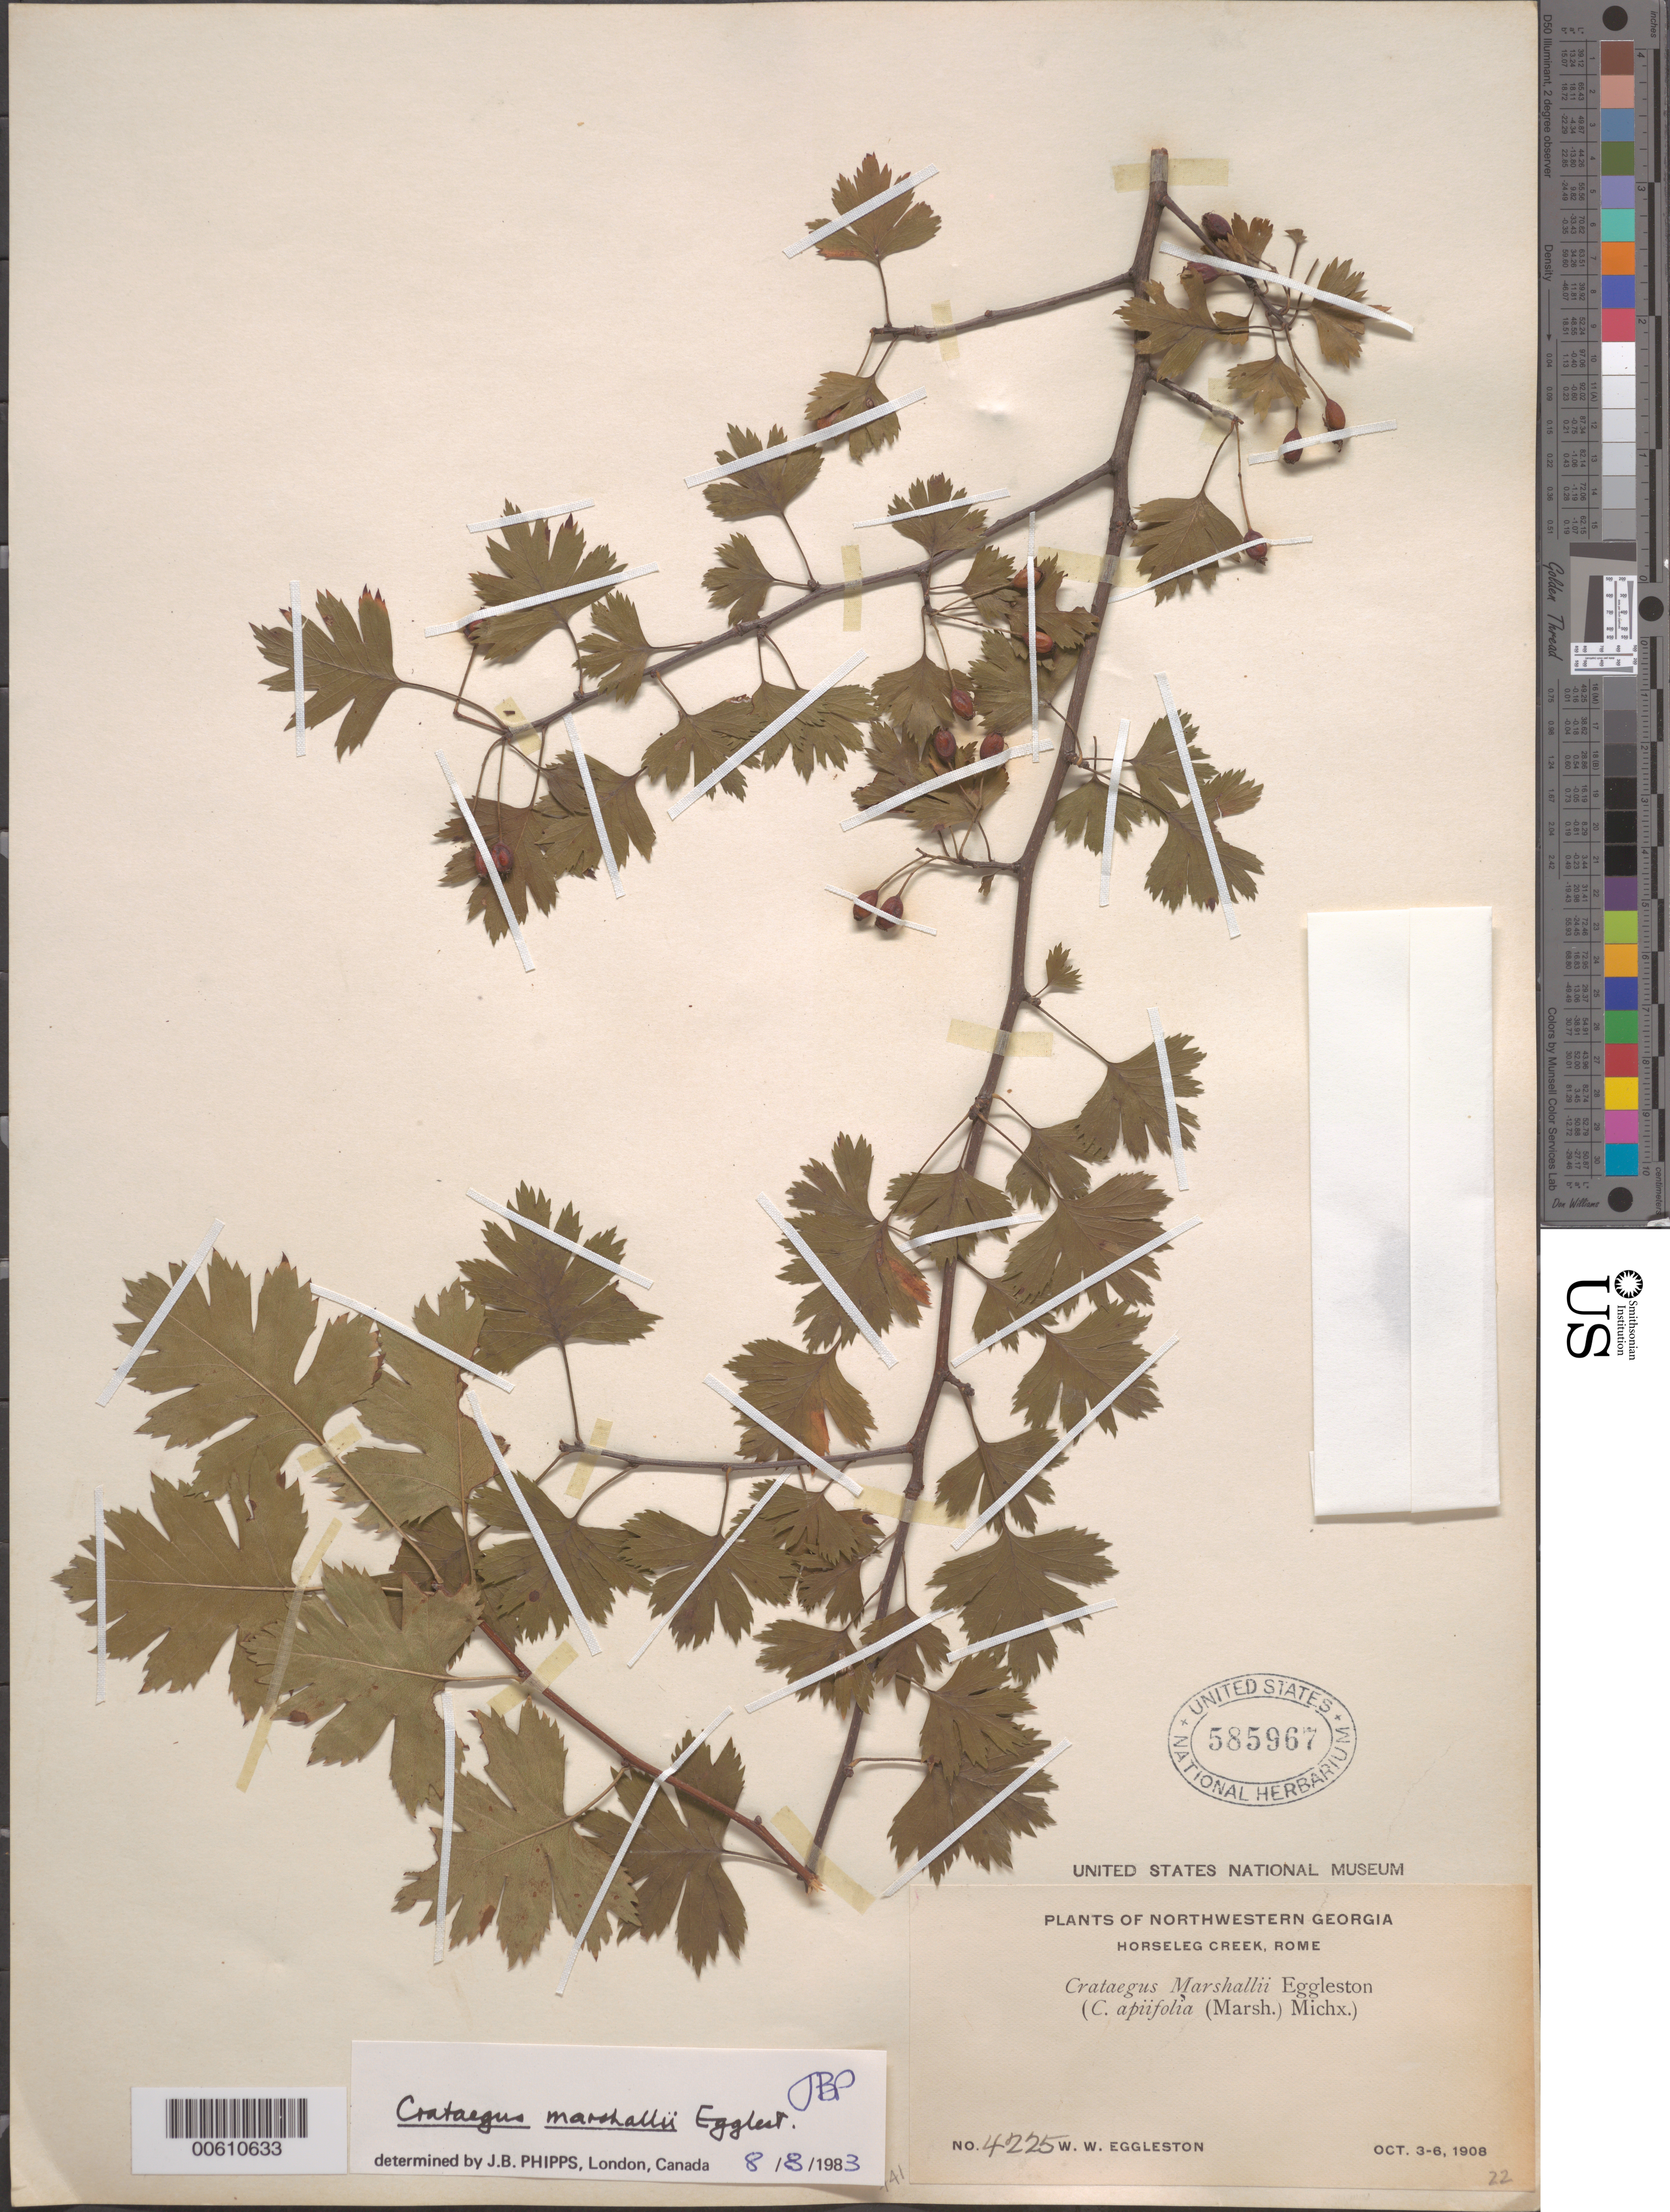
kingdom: Plantae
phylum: Tracheophyta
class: Magnoliopsida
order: Rosales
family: Rosaceae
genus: Crataegus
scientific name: Crataegus marshallii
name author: Eggl.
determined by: Phipps, James B., (UWO), University of Western Ontario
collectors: W. W. Eggleston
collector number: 4225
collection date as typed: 03 Oct 1908 to 06 Oct 1908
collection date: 1908-10-03/1908-10-06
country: United States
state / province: Georgia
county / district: Floyd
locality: Horseleg Creek, Rome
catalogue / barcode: US 585967